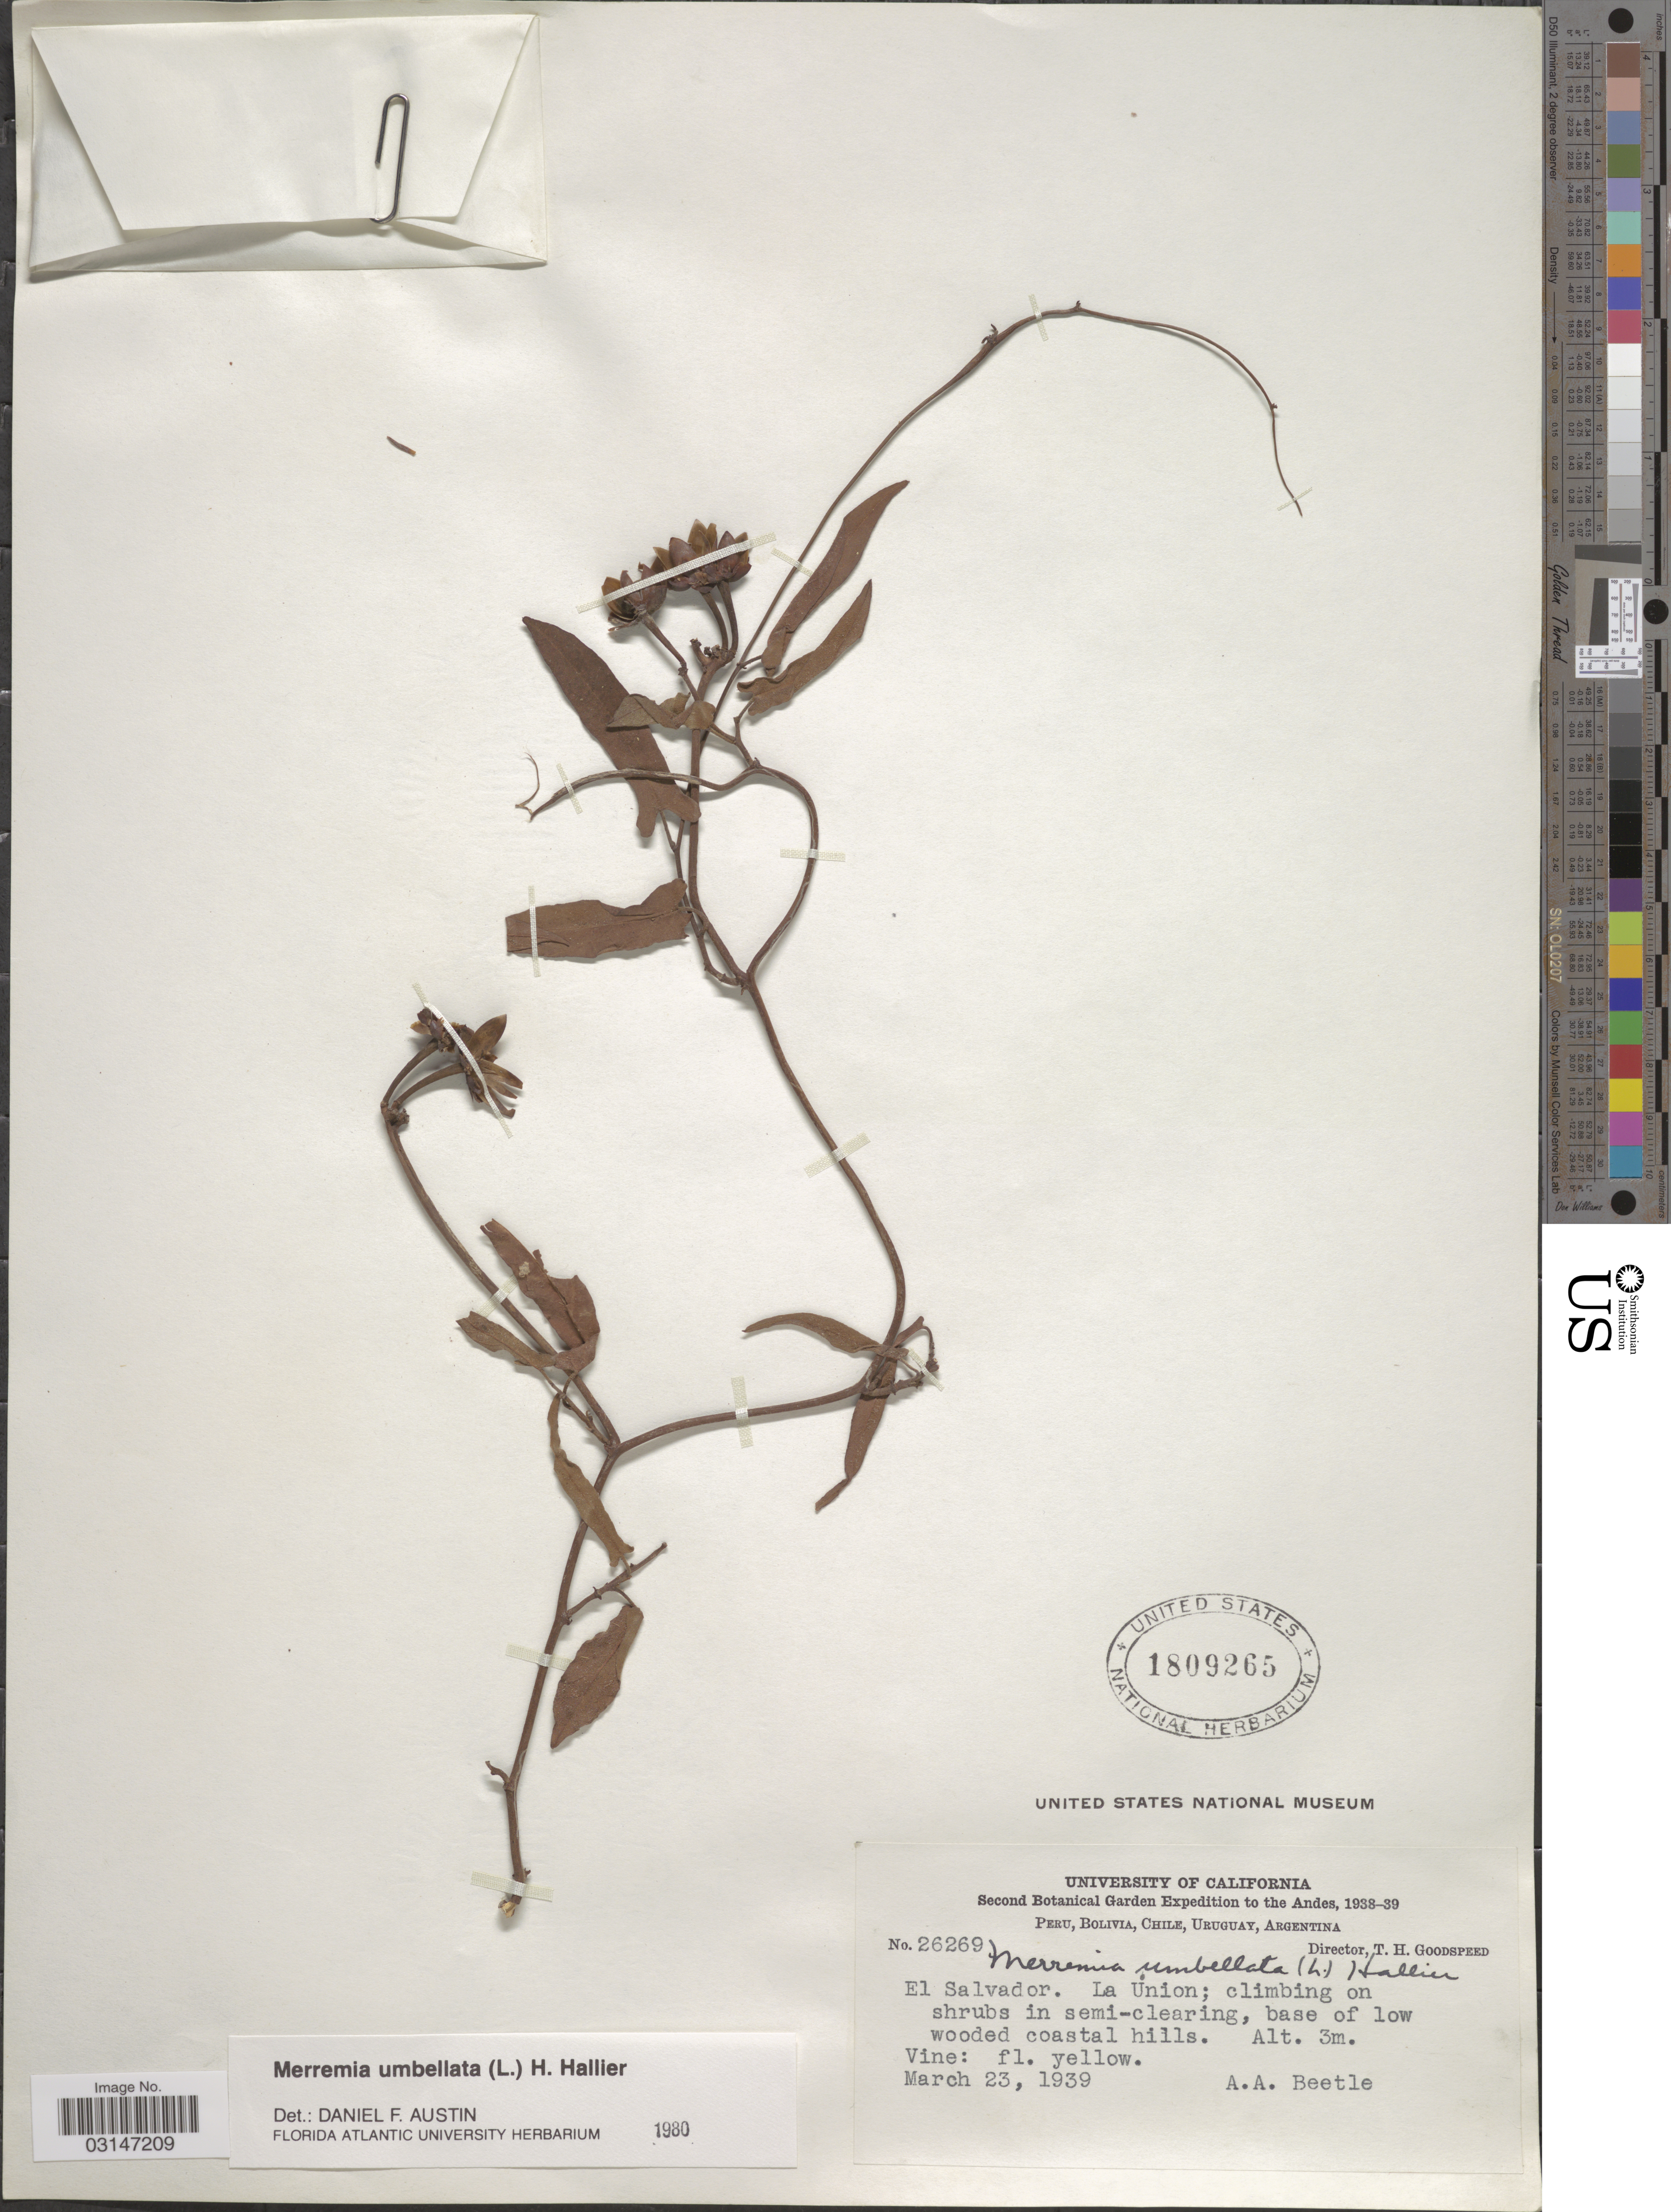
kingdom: Plantae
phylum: Tracheophyta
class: Magnoliopsida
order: Solanales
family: Convolvulaceae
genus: Camonea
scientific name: Camonea umbellata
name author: (L.) A. R. Simões & Staples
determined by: Strong, Mark T., (BOT), Smithsonian Institution - National Museum of Natural History (UNITED STATES)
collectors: A. A. Beetle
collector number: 26269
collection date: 1939-03-23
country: El Salvador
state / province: La Union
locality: The Andes.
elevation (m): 3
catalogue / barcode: US 1809265